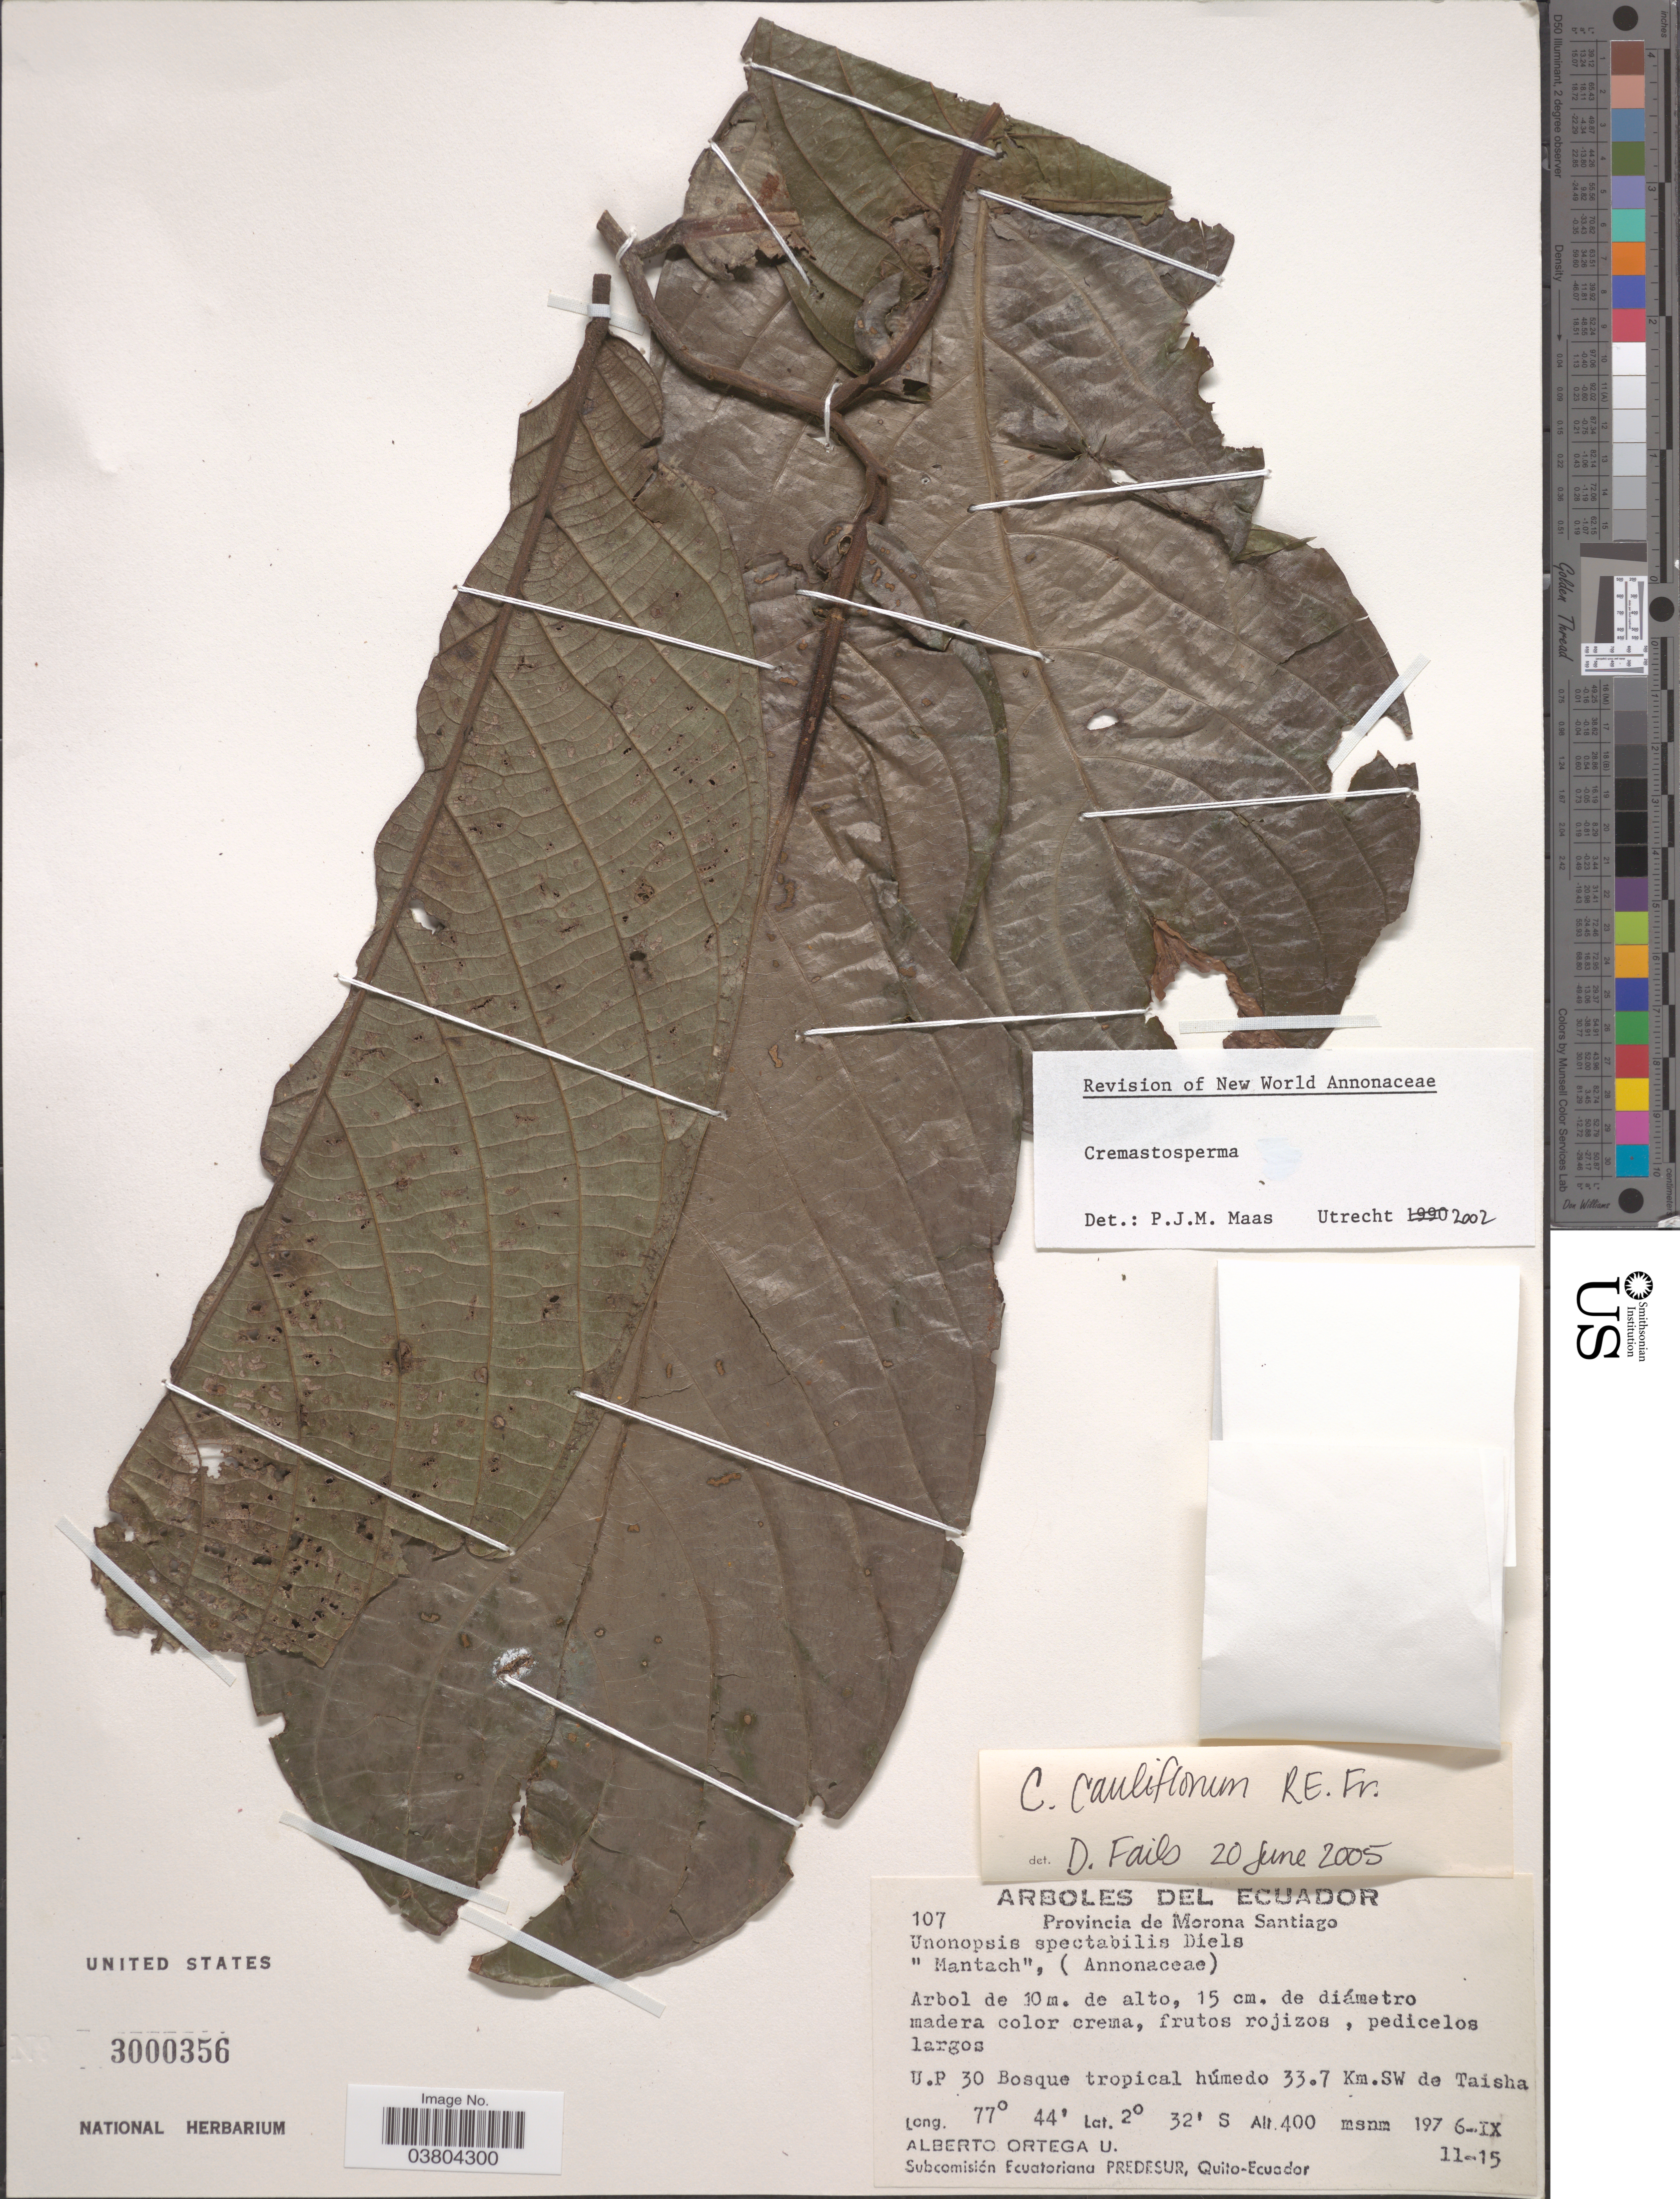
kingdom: Plantae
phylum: Tracheophyta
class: Magnoliopsida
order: Magnoliales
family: Annonaceae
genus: Cremastosperma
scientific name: Cremastosperma cauliflorum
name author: R.E. Fr.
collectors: A. T. Ortega U.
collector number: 107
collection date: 1976-09-11/1976-09-15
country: Ecuador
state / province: Morona-Santiago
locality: U.P 30 Bosque tropical húmedo 33.7 Km.SW de Taisha.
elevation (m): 400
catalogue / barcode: US 3000356